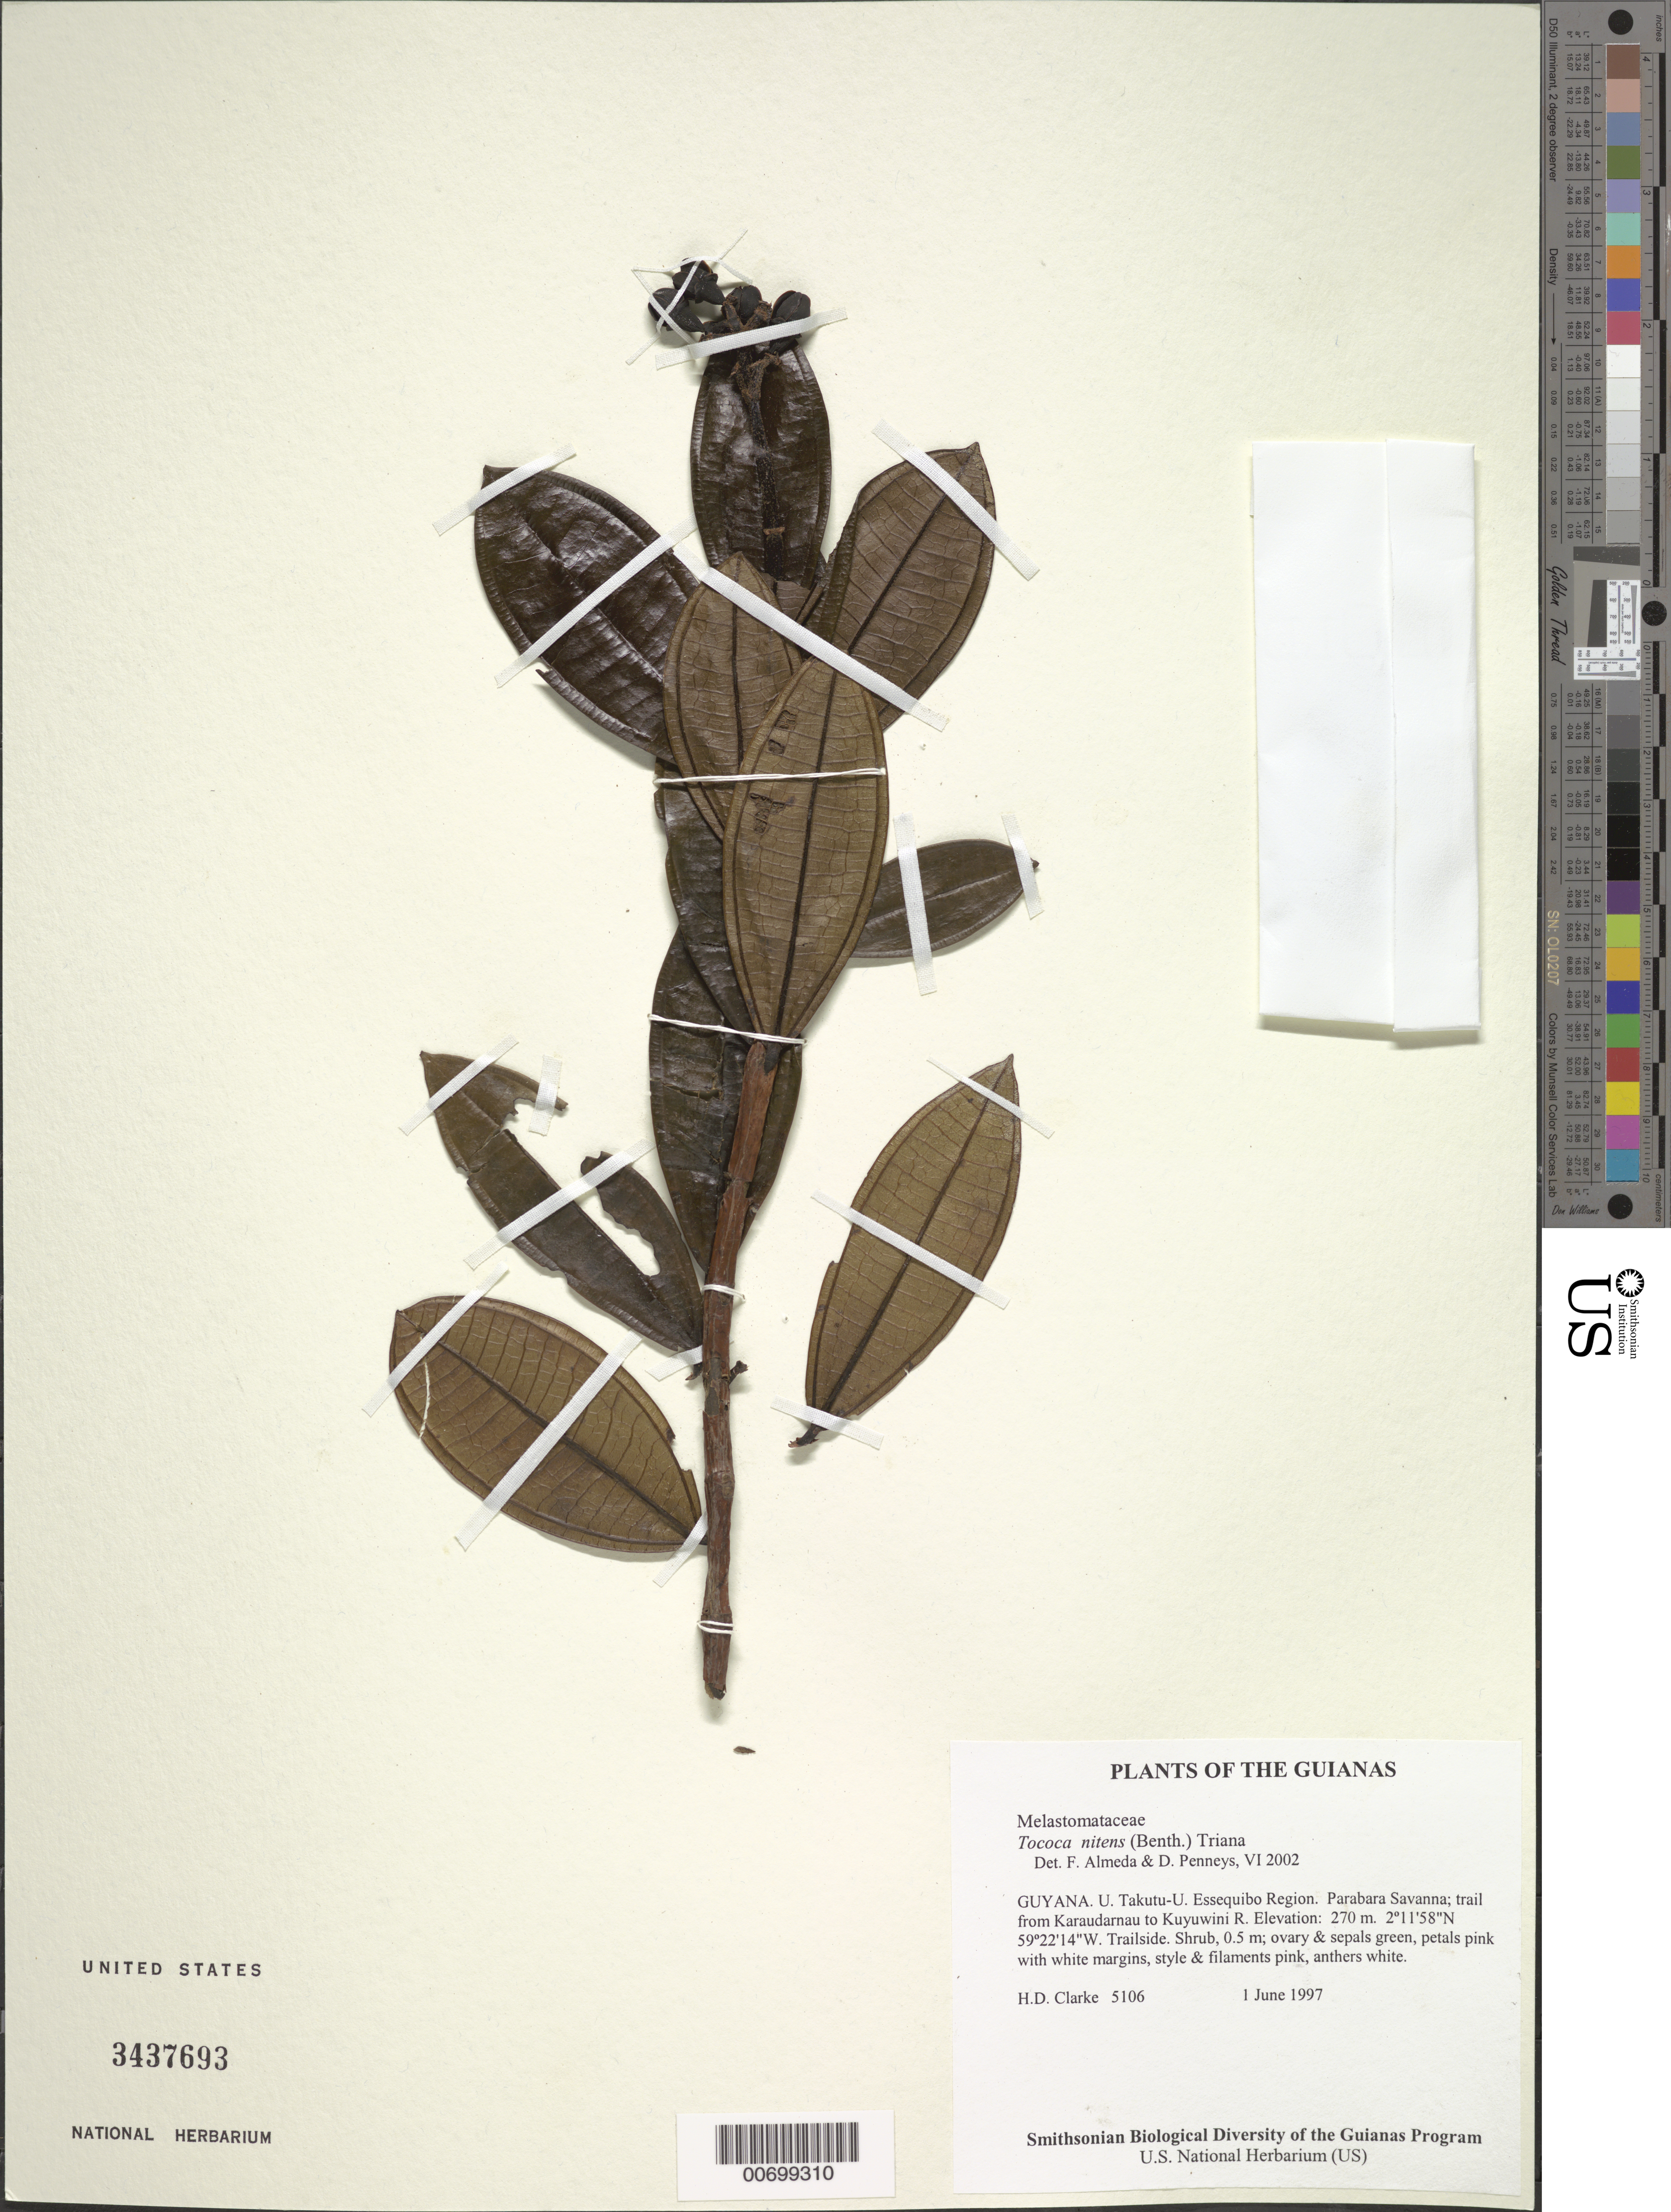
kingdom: Plantae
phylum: Tracheophyta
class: Magnoliopsida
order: Myrtales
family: Melastomataceae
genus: Tococa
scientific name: Tococa nitens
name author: (Benth.) Triana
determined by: Almeda, F.; Penneys, D. S.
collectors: H. D. Clarke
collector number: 5106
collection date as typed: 1 June 1997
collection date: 1997-06-01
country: Guyana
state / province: U. Takutu-U. Essequibo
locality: Parabara Savanna; trail from Karaudarnau to Kuyuwini R.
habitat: Trailside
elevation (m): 270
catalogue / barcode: US 3437693